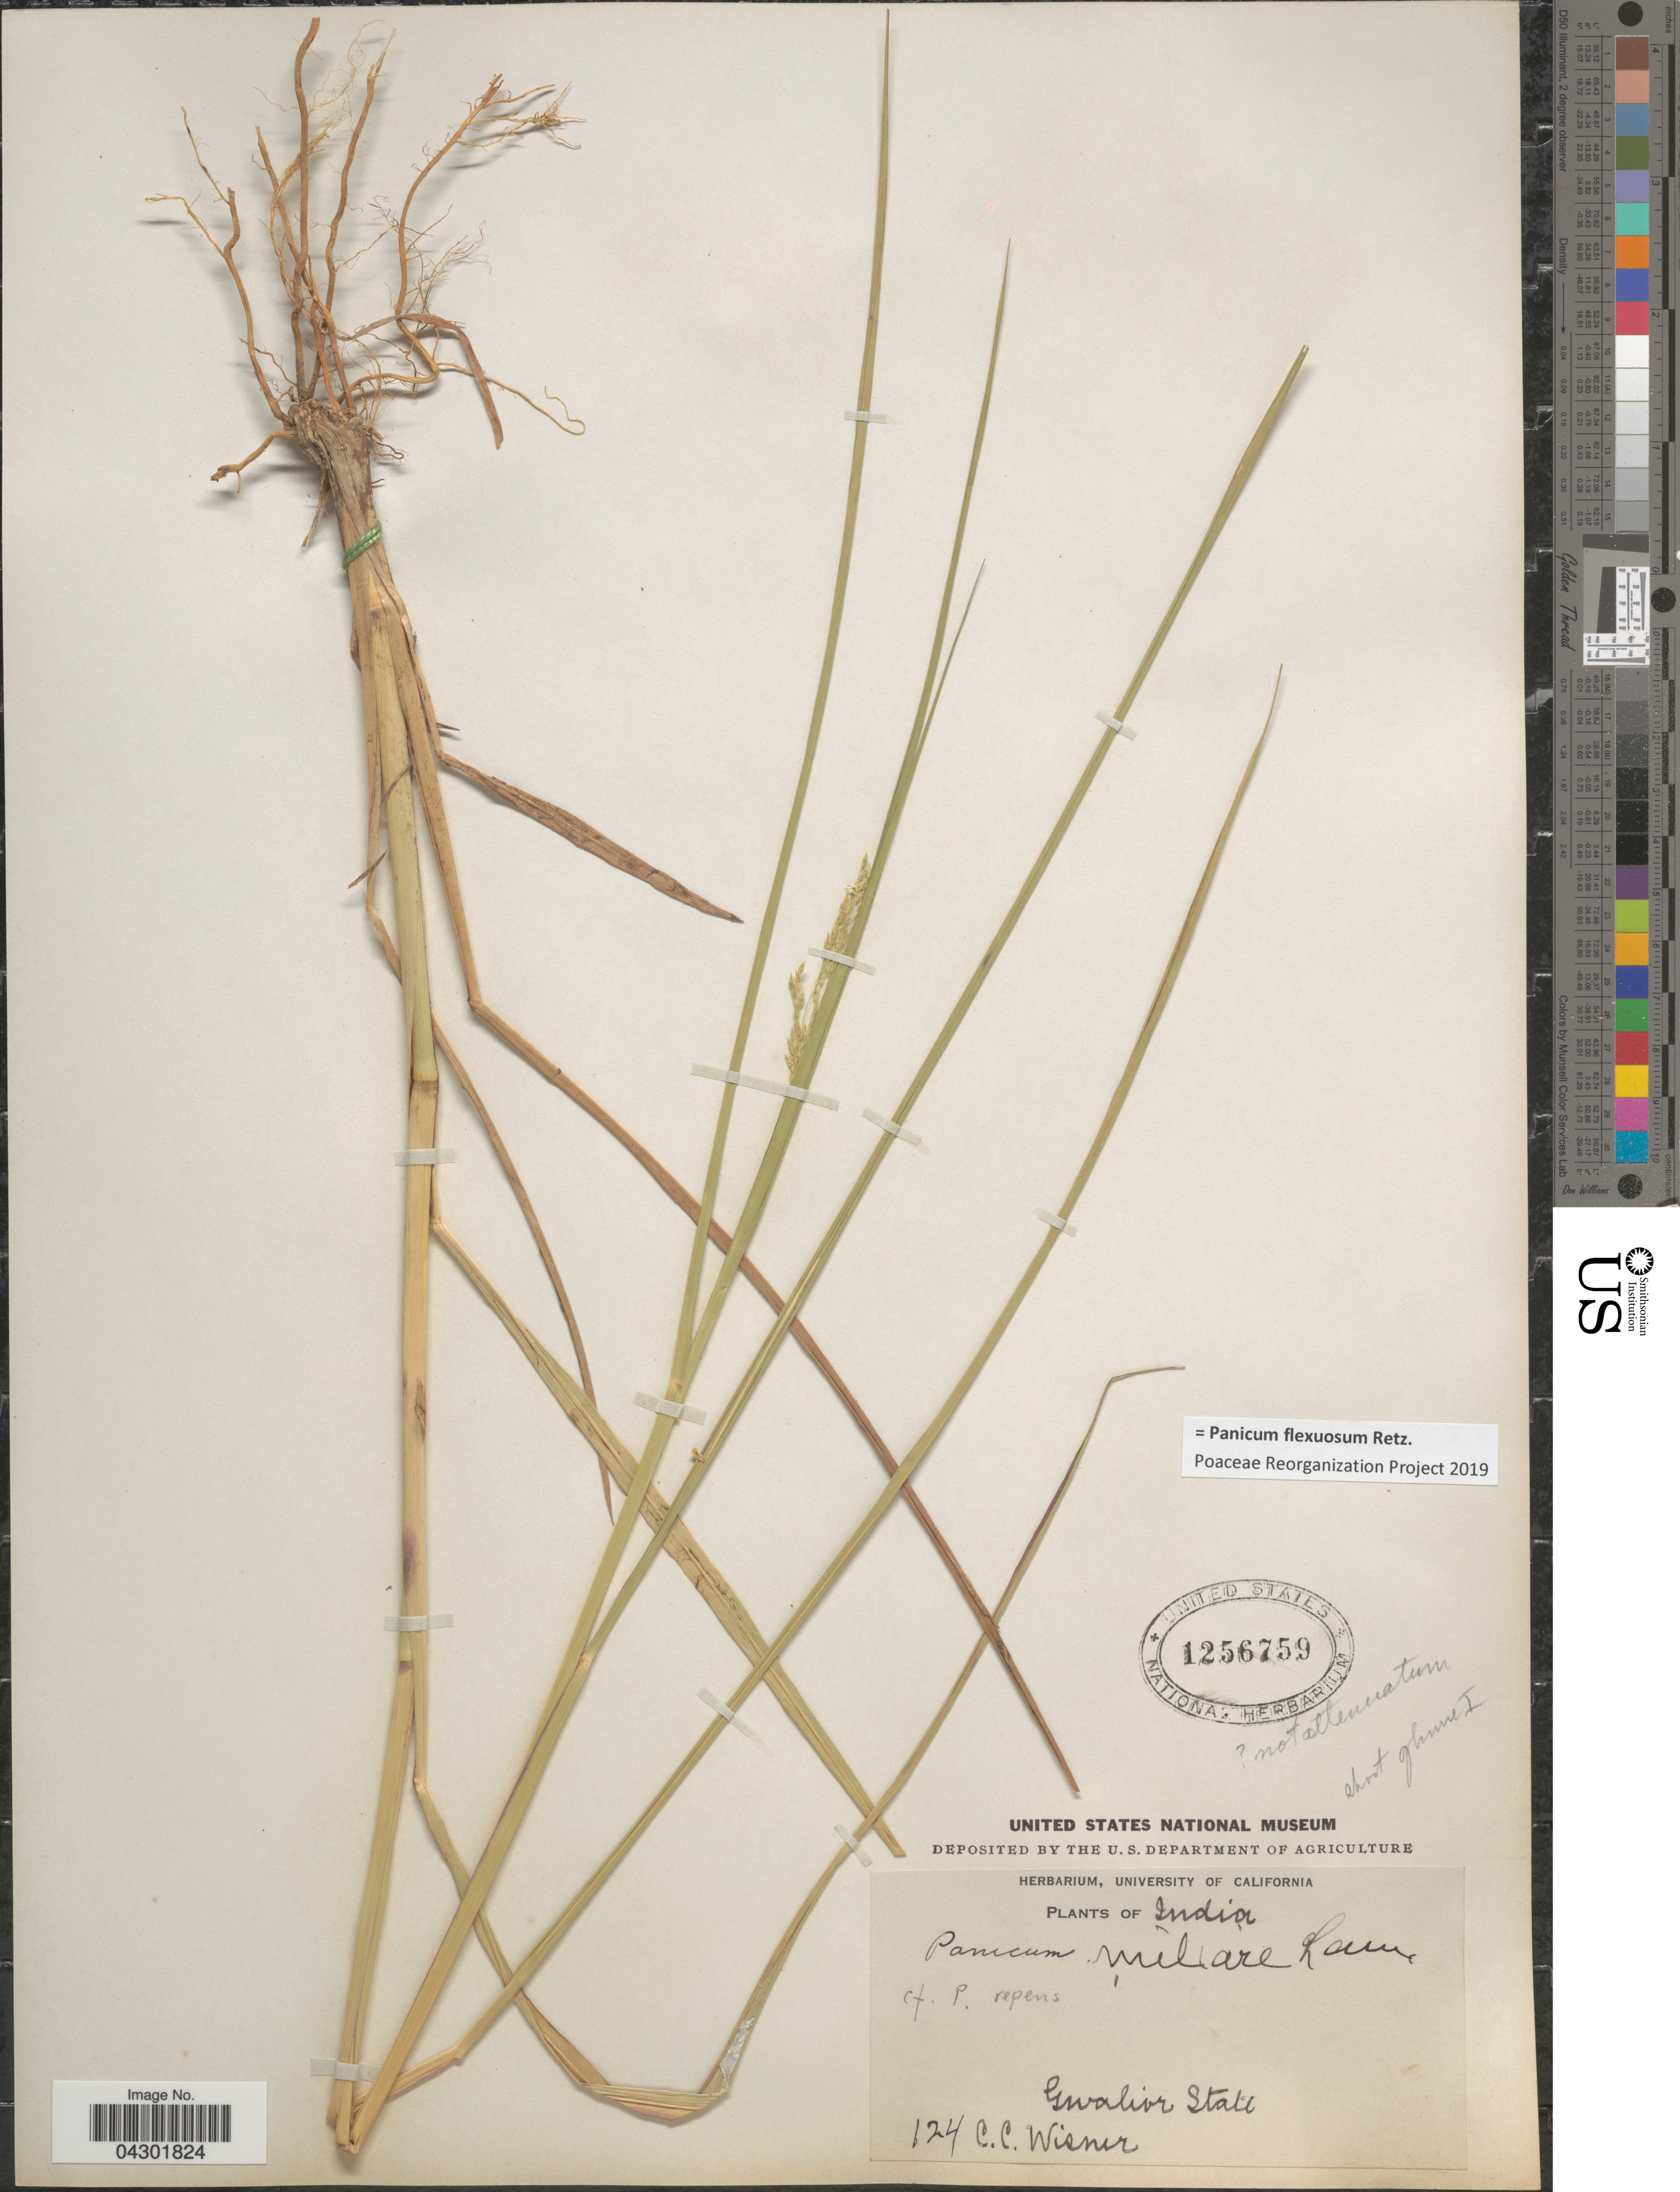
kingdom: Plantae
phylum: Tracheophyta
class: Liliopsida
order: Poales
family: Poaceae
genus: Panicum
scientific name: Panicum flexuosum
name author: Retz.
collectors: C. Wisner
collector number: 124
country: India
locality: Gwalior State.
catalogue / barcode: US 1256759